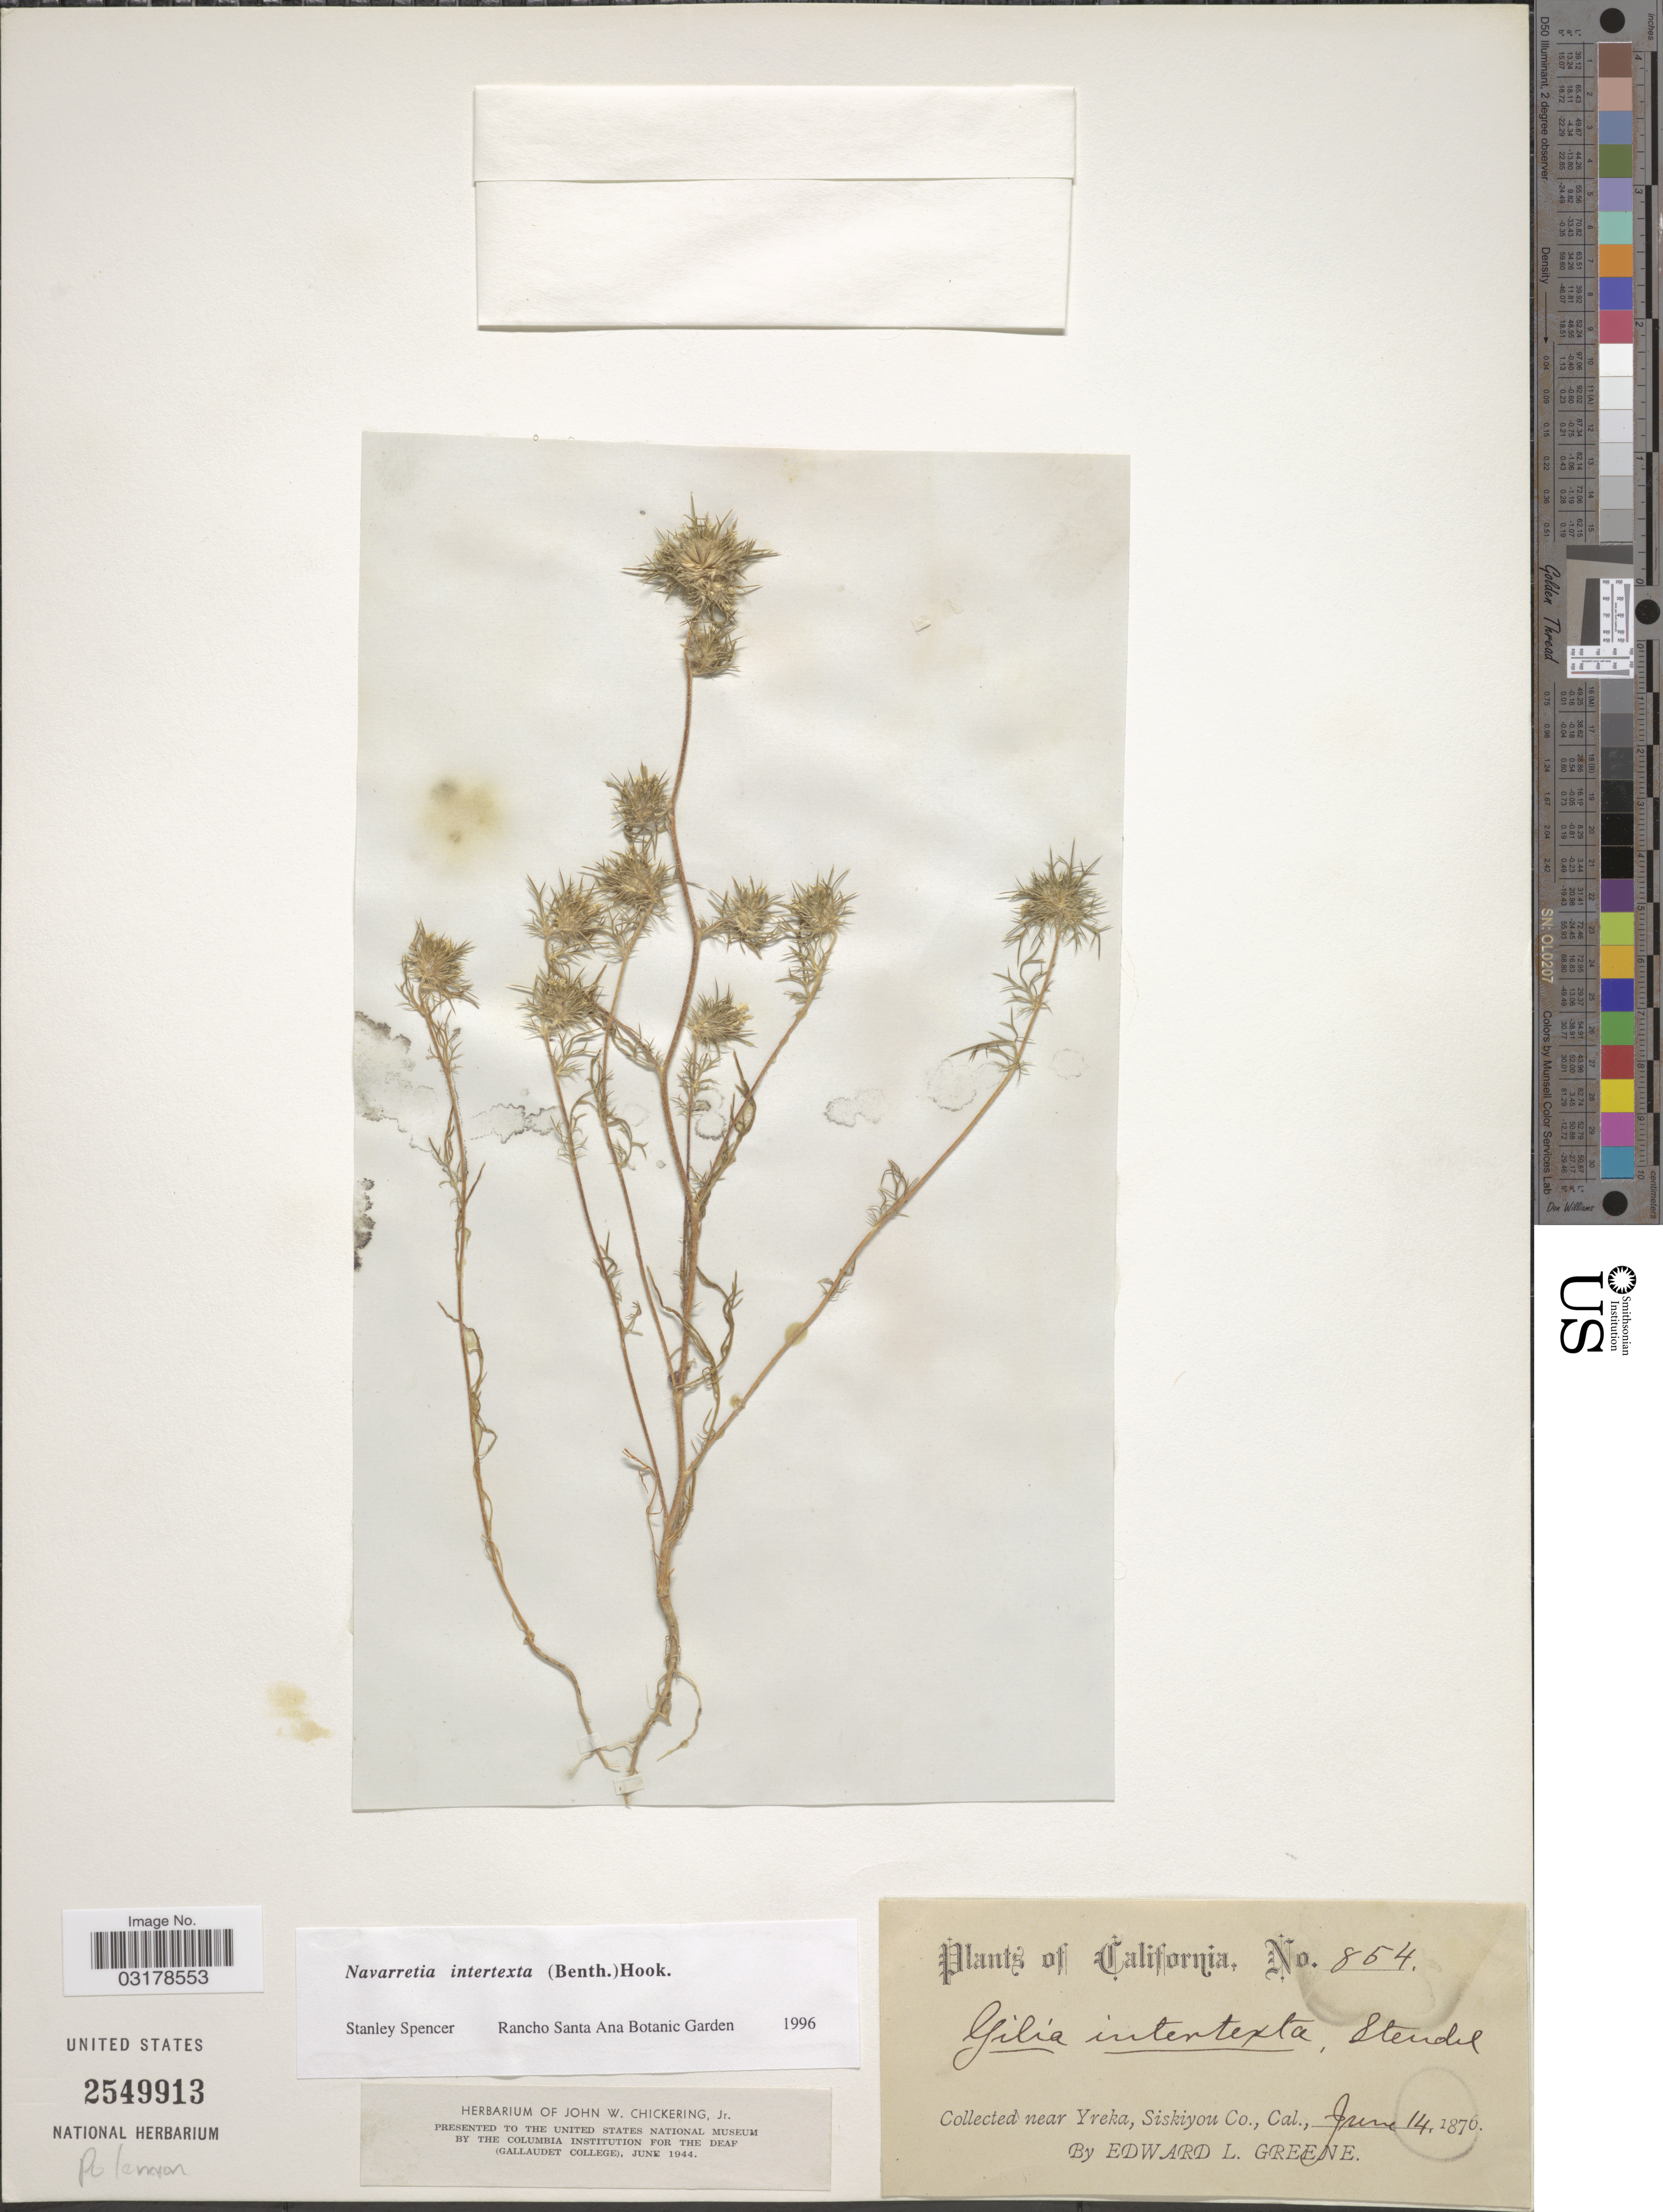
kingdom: Plantae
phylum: Tracheophyta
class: Magnoliopsida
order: Ericales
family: Polemoniaceae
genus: Navarretia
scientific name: Navarretia intertexta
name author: (Benth.) Hook.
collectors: E. L. Greene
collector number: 854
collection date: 1876-06-14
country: United States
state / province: California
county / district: Siskiyou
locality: Yreka, Siskiyou Co., Cal.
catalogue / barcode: US 2549913